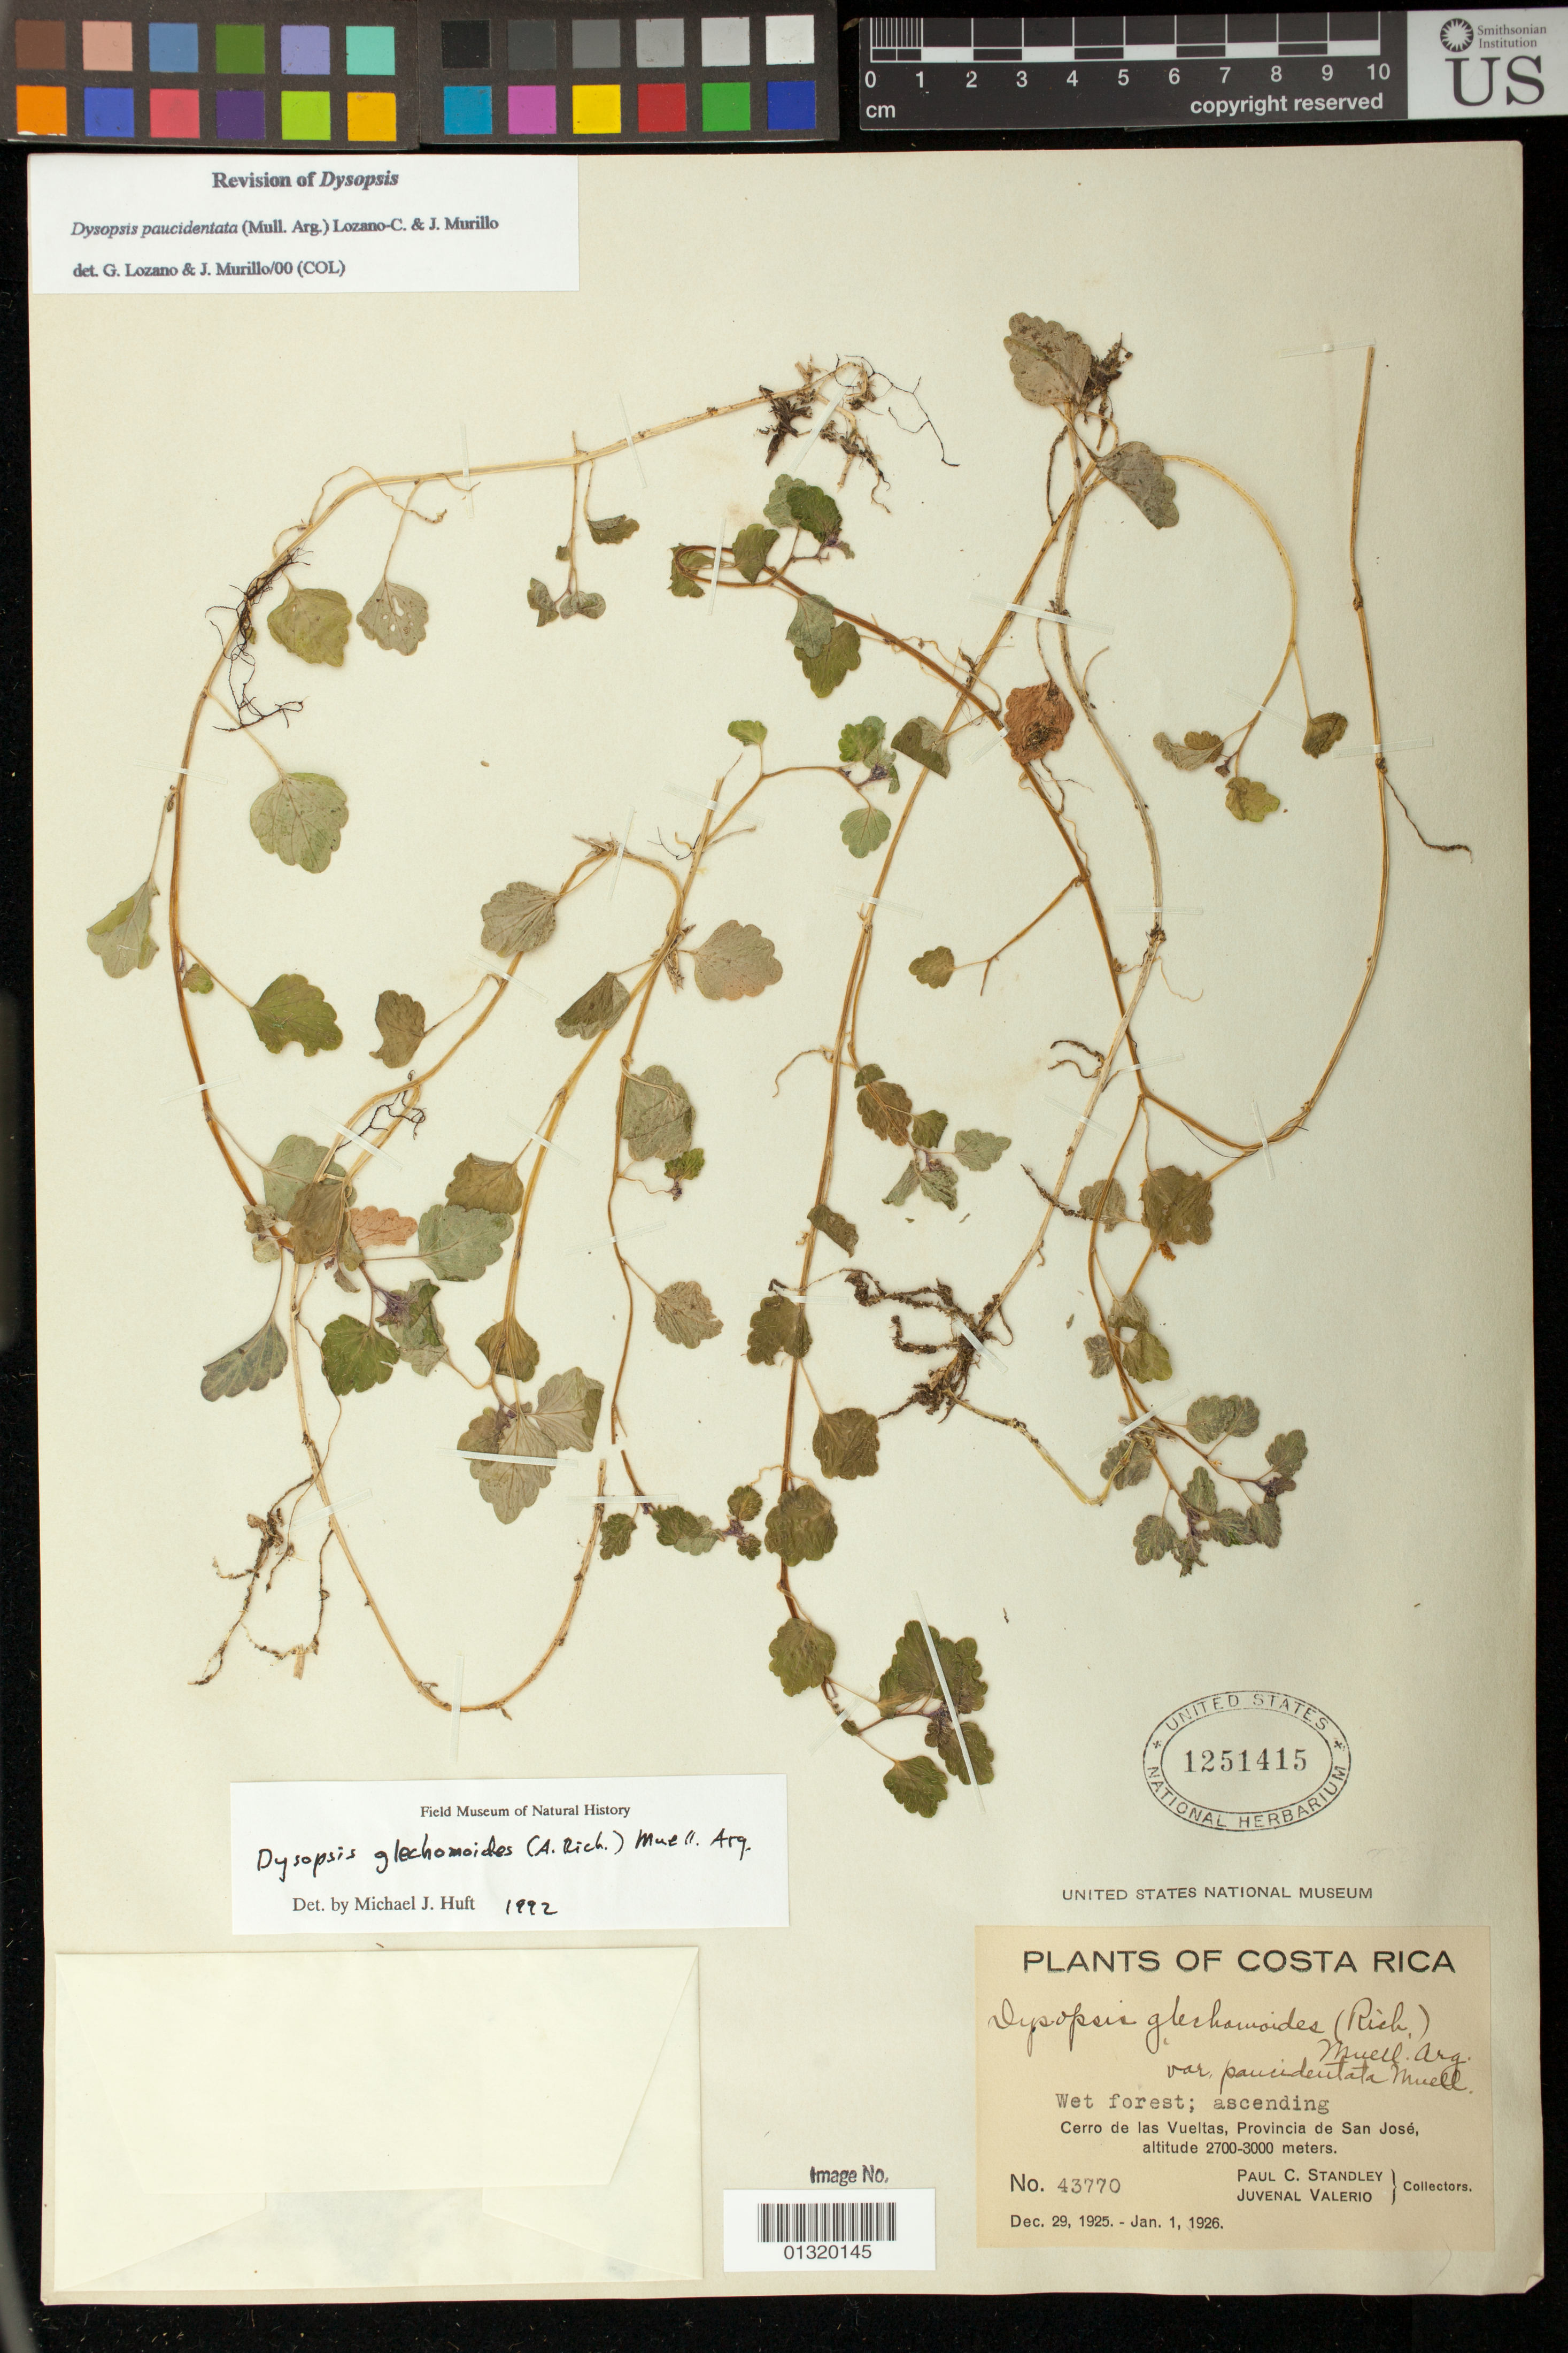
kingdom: Plantae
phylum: Tracheophyta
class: Magnoliopsida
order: Malpighiales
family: Euphorbiaceae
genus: Dysopsis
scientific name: Dysopsis glechomoides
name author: (A. Rich.) Müll. Arg.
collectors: P. C. Standley & J. Valerio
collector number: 43770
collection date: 1925-12-29/1926-01-01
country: Costa Rica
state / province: San José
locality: Cerro de las Vueltas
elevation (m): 2700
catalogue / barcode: US 1251415